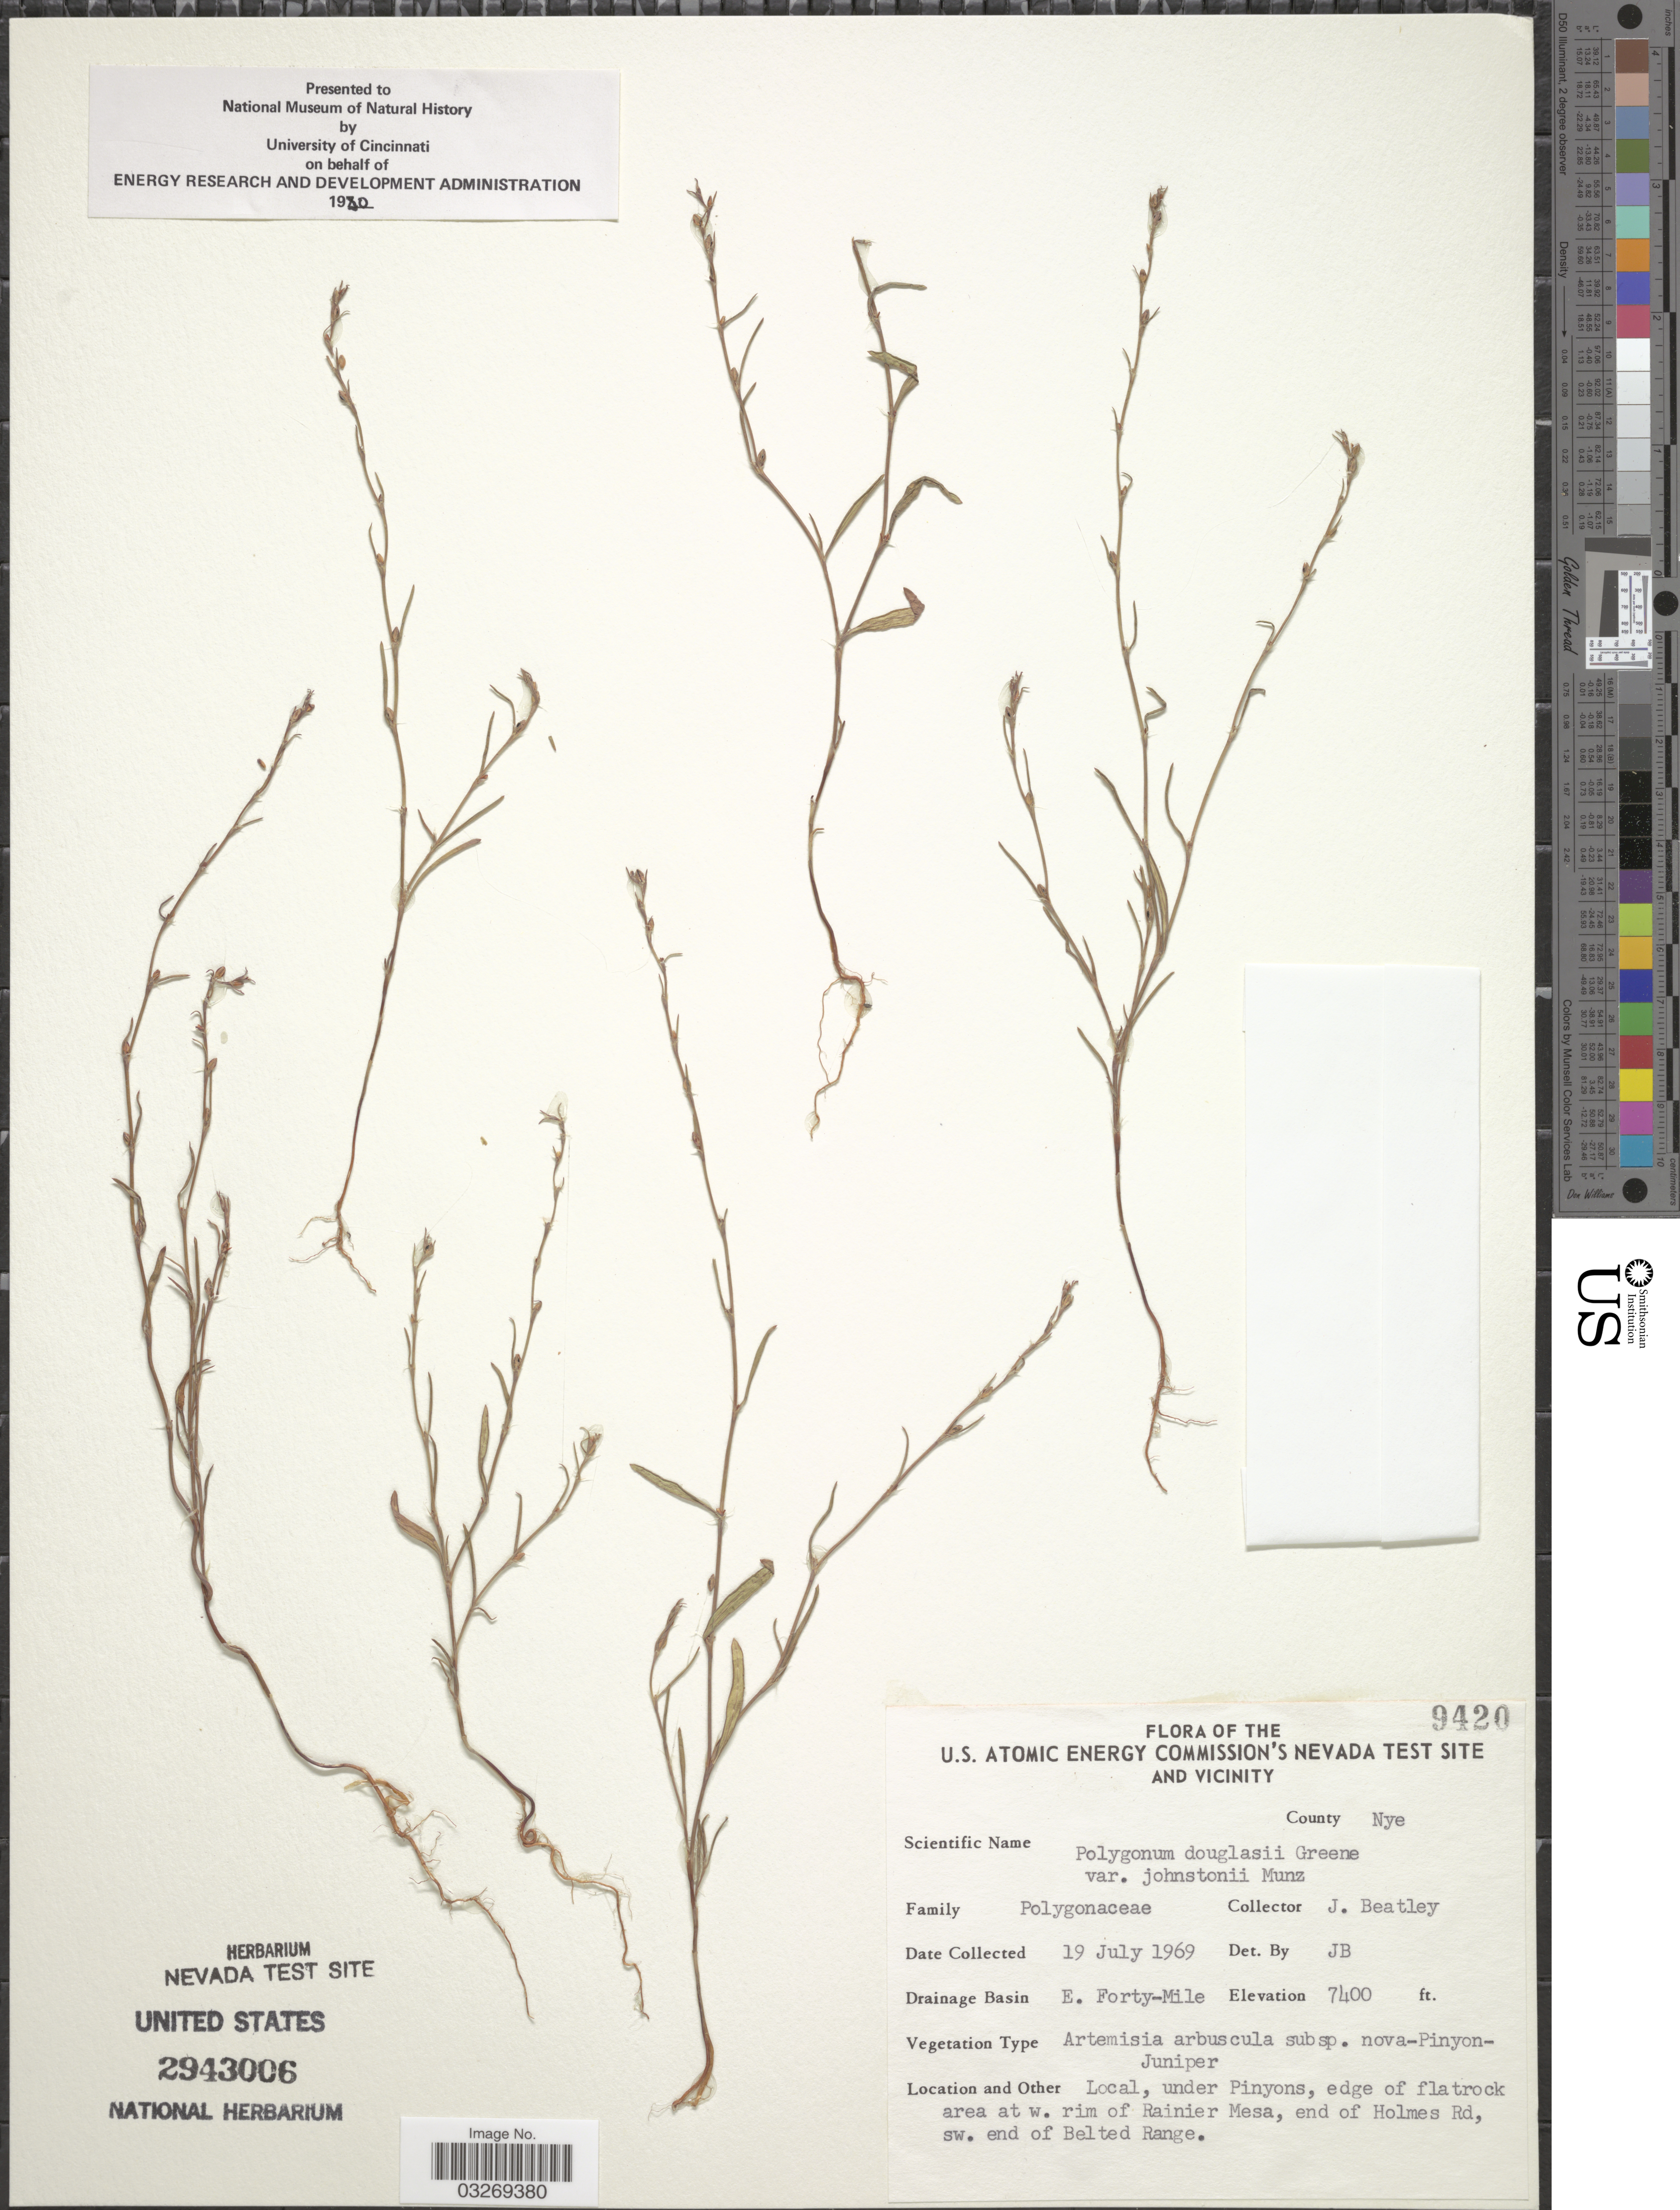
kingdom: Plantae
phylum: Tracheophyta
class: Magnoliopsida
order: Caryophyllales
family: Polygonaceae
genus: Polygonum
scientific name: Polygonum douglasii var. johnstonii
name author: Munz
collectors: J. C. Beatley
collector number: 9420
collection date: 1969-07-19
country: United States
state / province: Nevada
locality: U.S. Atomic Energy Commission's Nevada Test Site and Vicinity. County Nye, Drainage Basin E. Forty-Mile, edge of flatrock area at w. rim of Rainier Mesa, end of Holmes Rd, sw. end of Belted Range.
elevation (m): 2256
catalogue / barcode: US 2943006